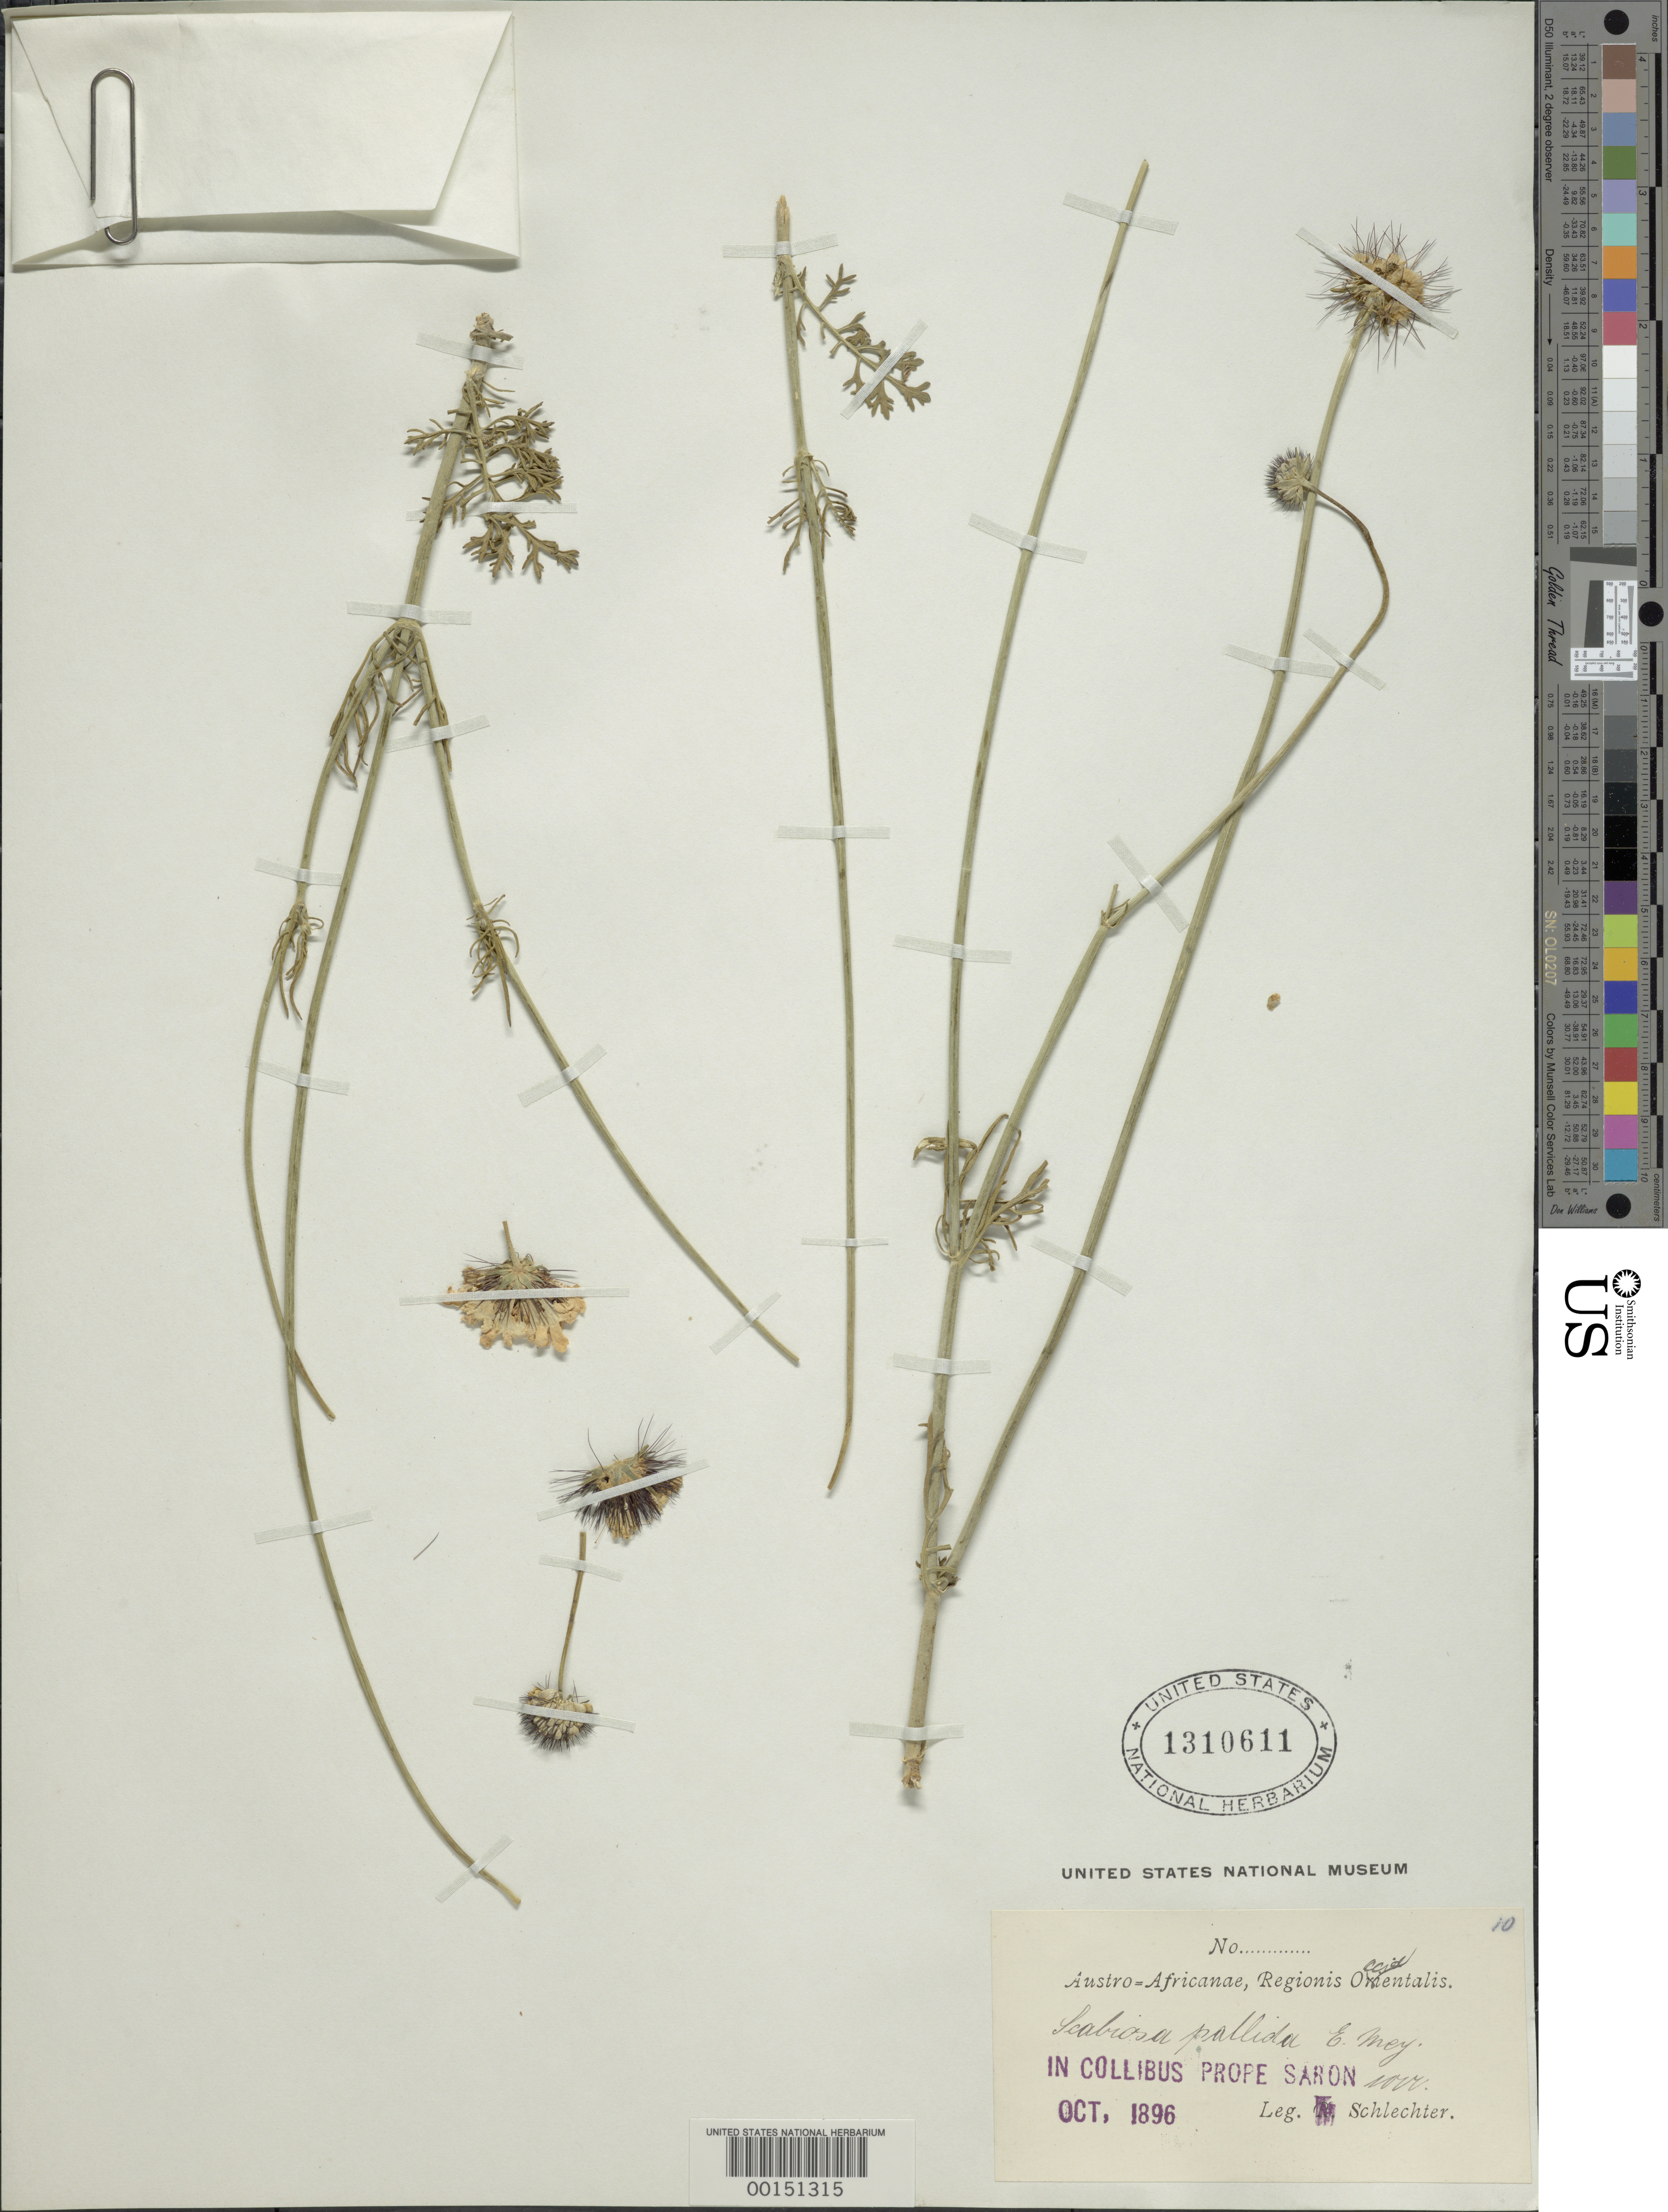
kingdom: Plantae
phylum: Tracheophyta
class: Magnoliopsida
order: Dipsacales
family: Caprifoliaceae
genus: Scabiosa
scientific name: Scabiosa pallida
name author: E. Mey.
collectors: Schlechter, --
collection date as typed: Oct 1896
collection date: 1896-10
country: South Africa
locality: In collibus near Saron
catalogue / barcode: US 1310611